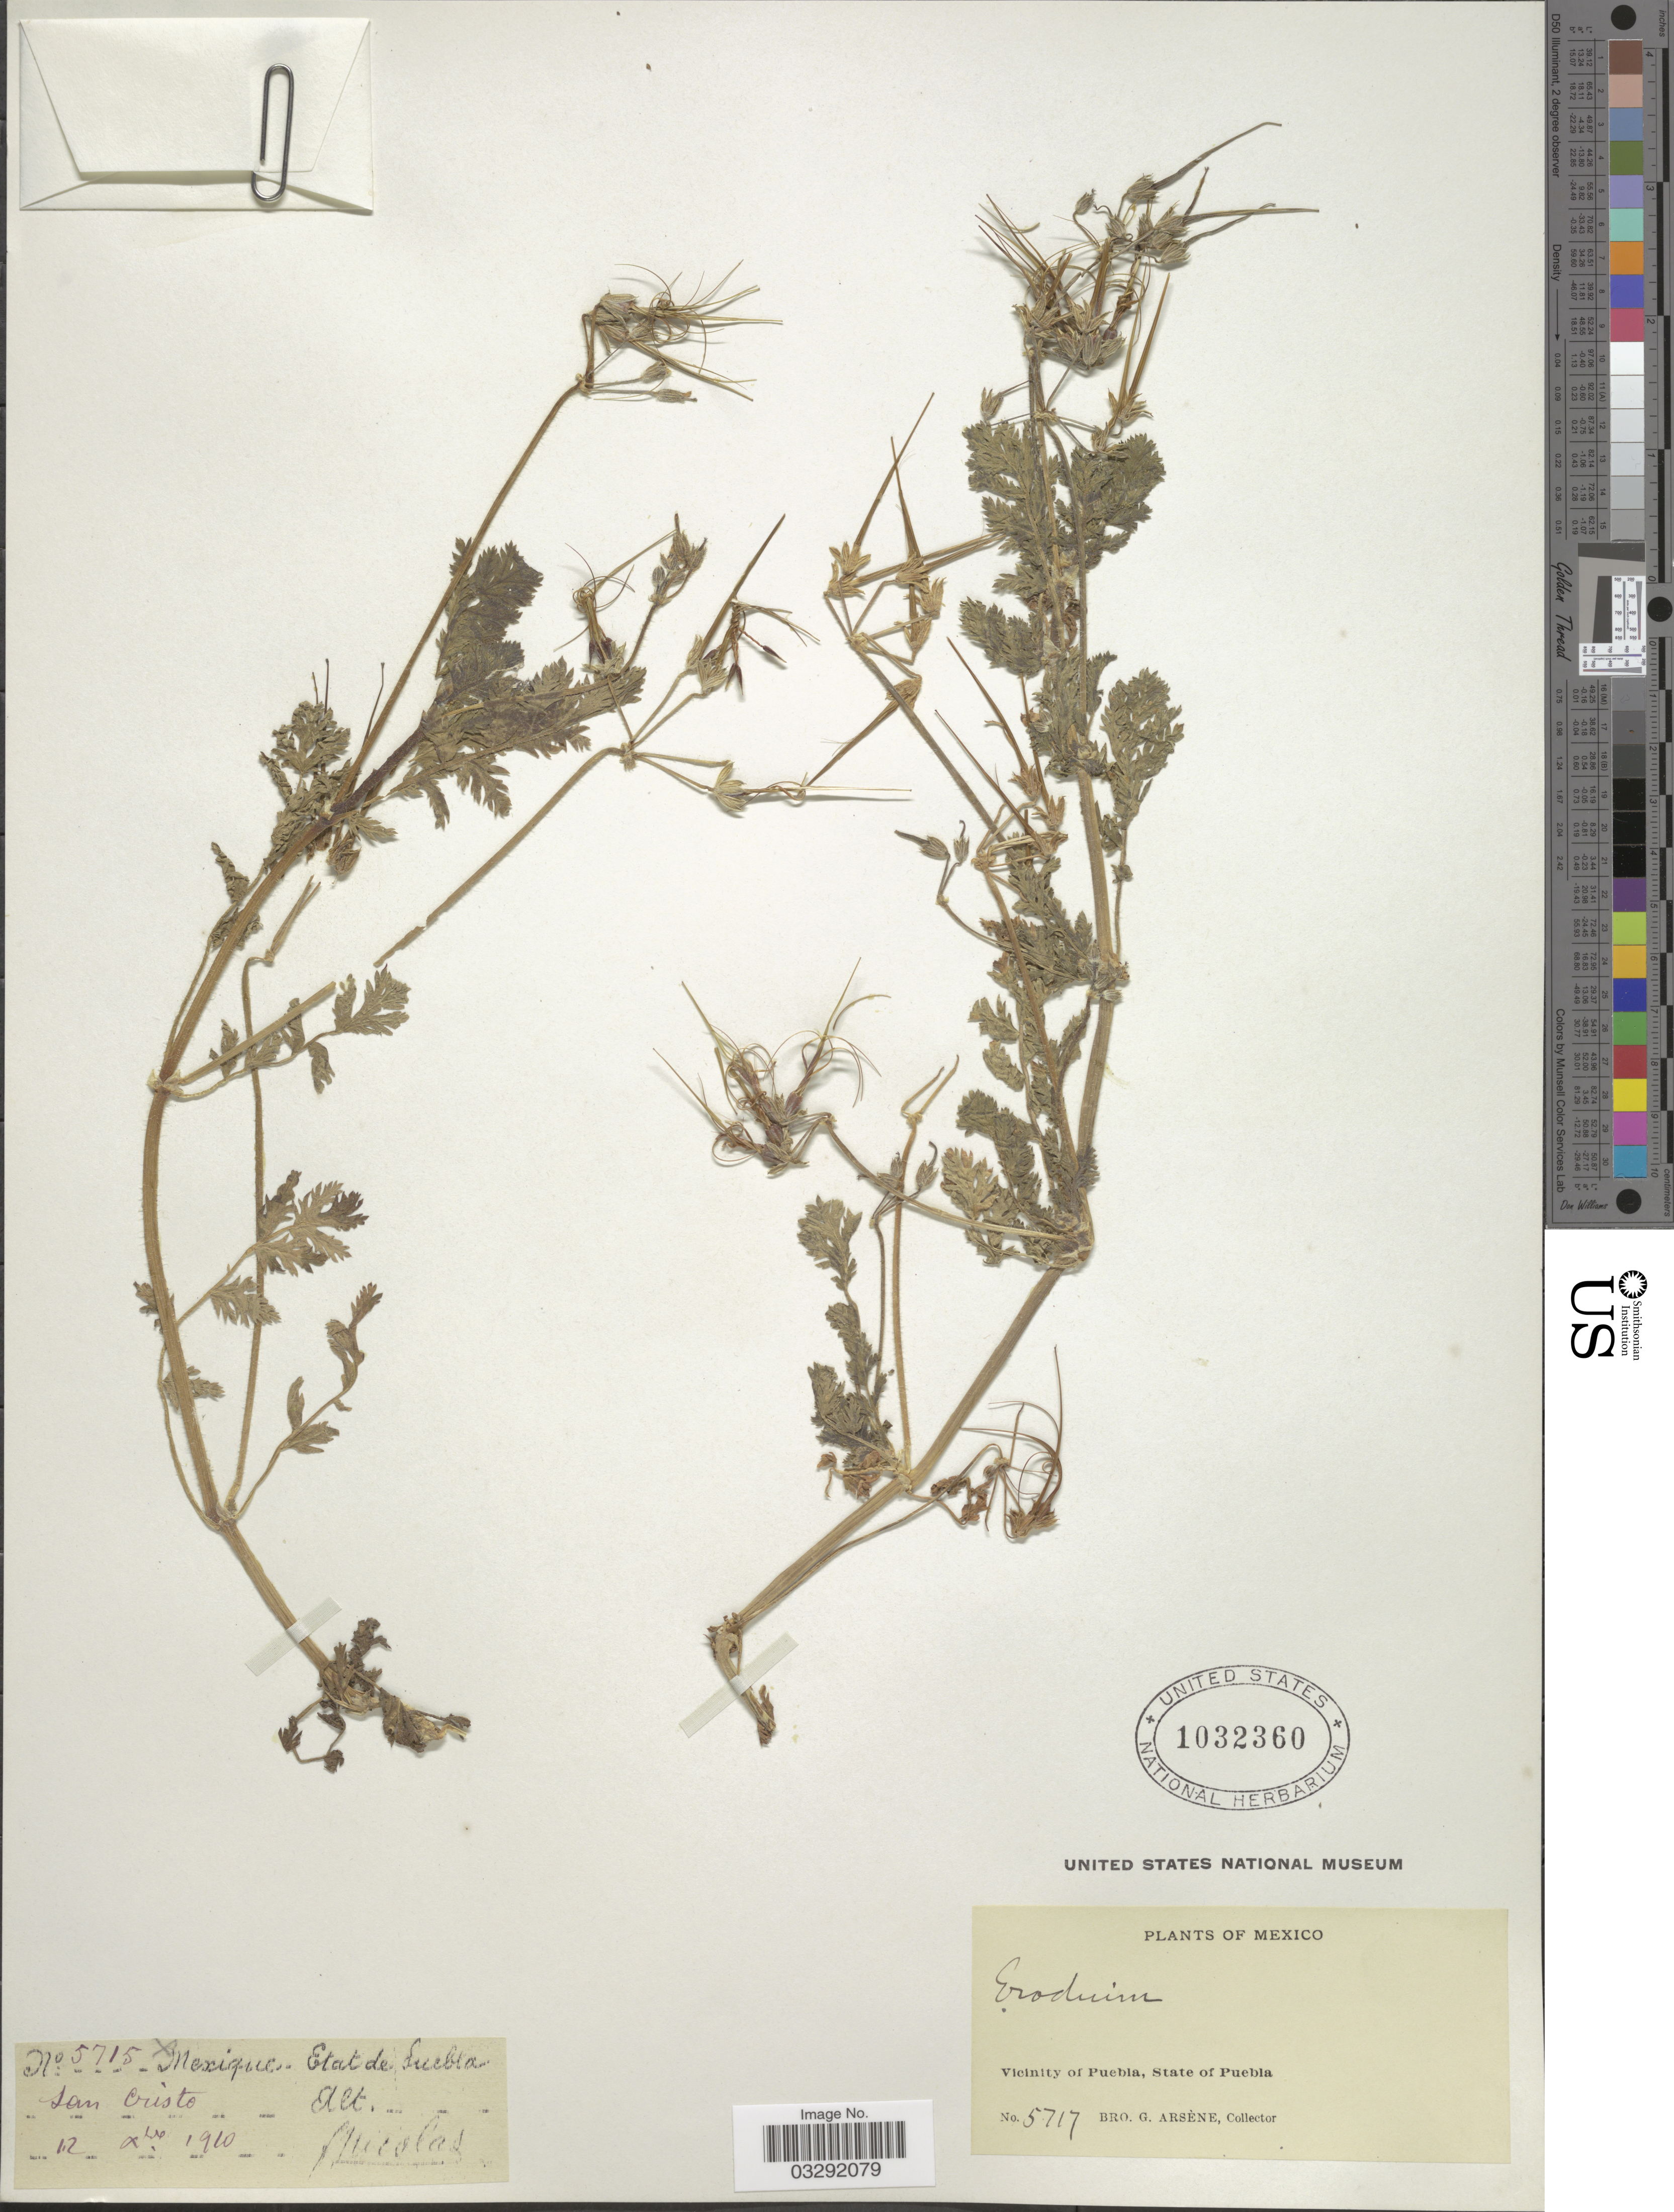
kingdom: Plantae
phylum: Tracheophyta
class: Magnoliopsida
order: Geraniales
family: Geraniaceae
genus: Erodium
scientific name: Erodium cicutarium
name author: (L.) L'Hér.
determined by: Strong, Mark T., (BOT), Smithsonian Institution - National Museum of Natural History (UNITED STATES)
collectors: Bro. G. Arsène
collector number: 5717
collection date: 1910-12-12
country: Mexico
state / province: Puebla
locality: Vicinity of Puebla. San Cristo.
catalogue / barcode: US 1032360